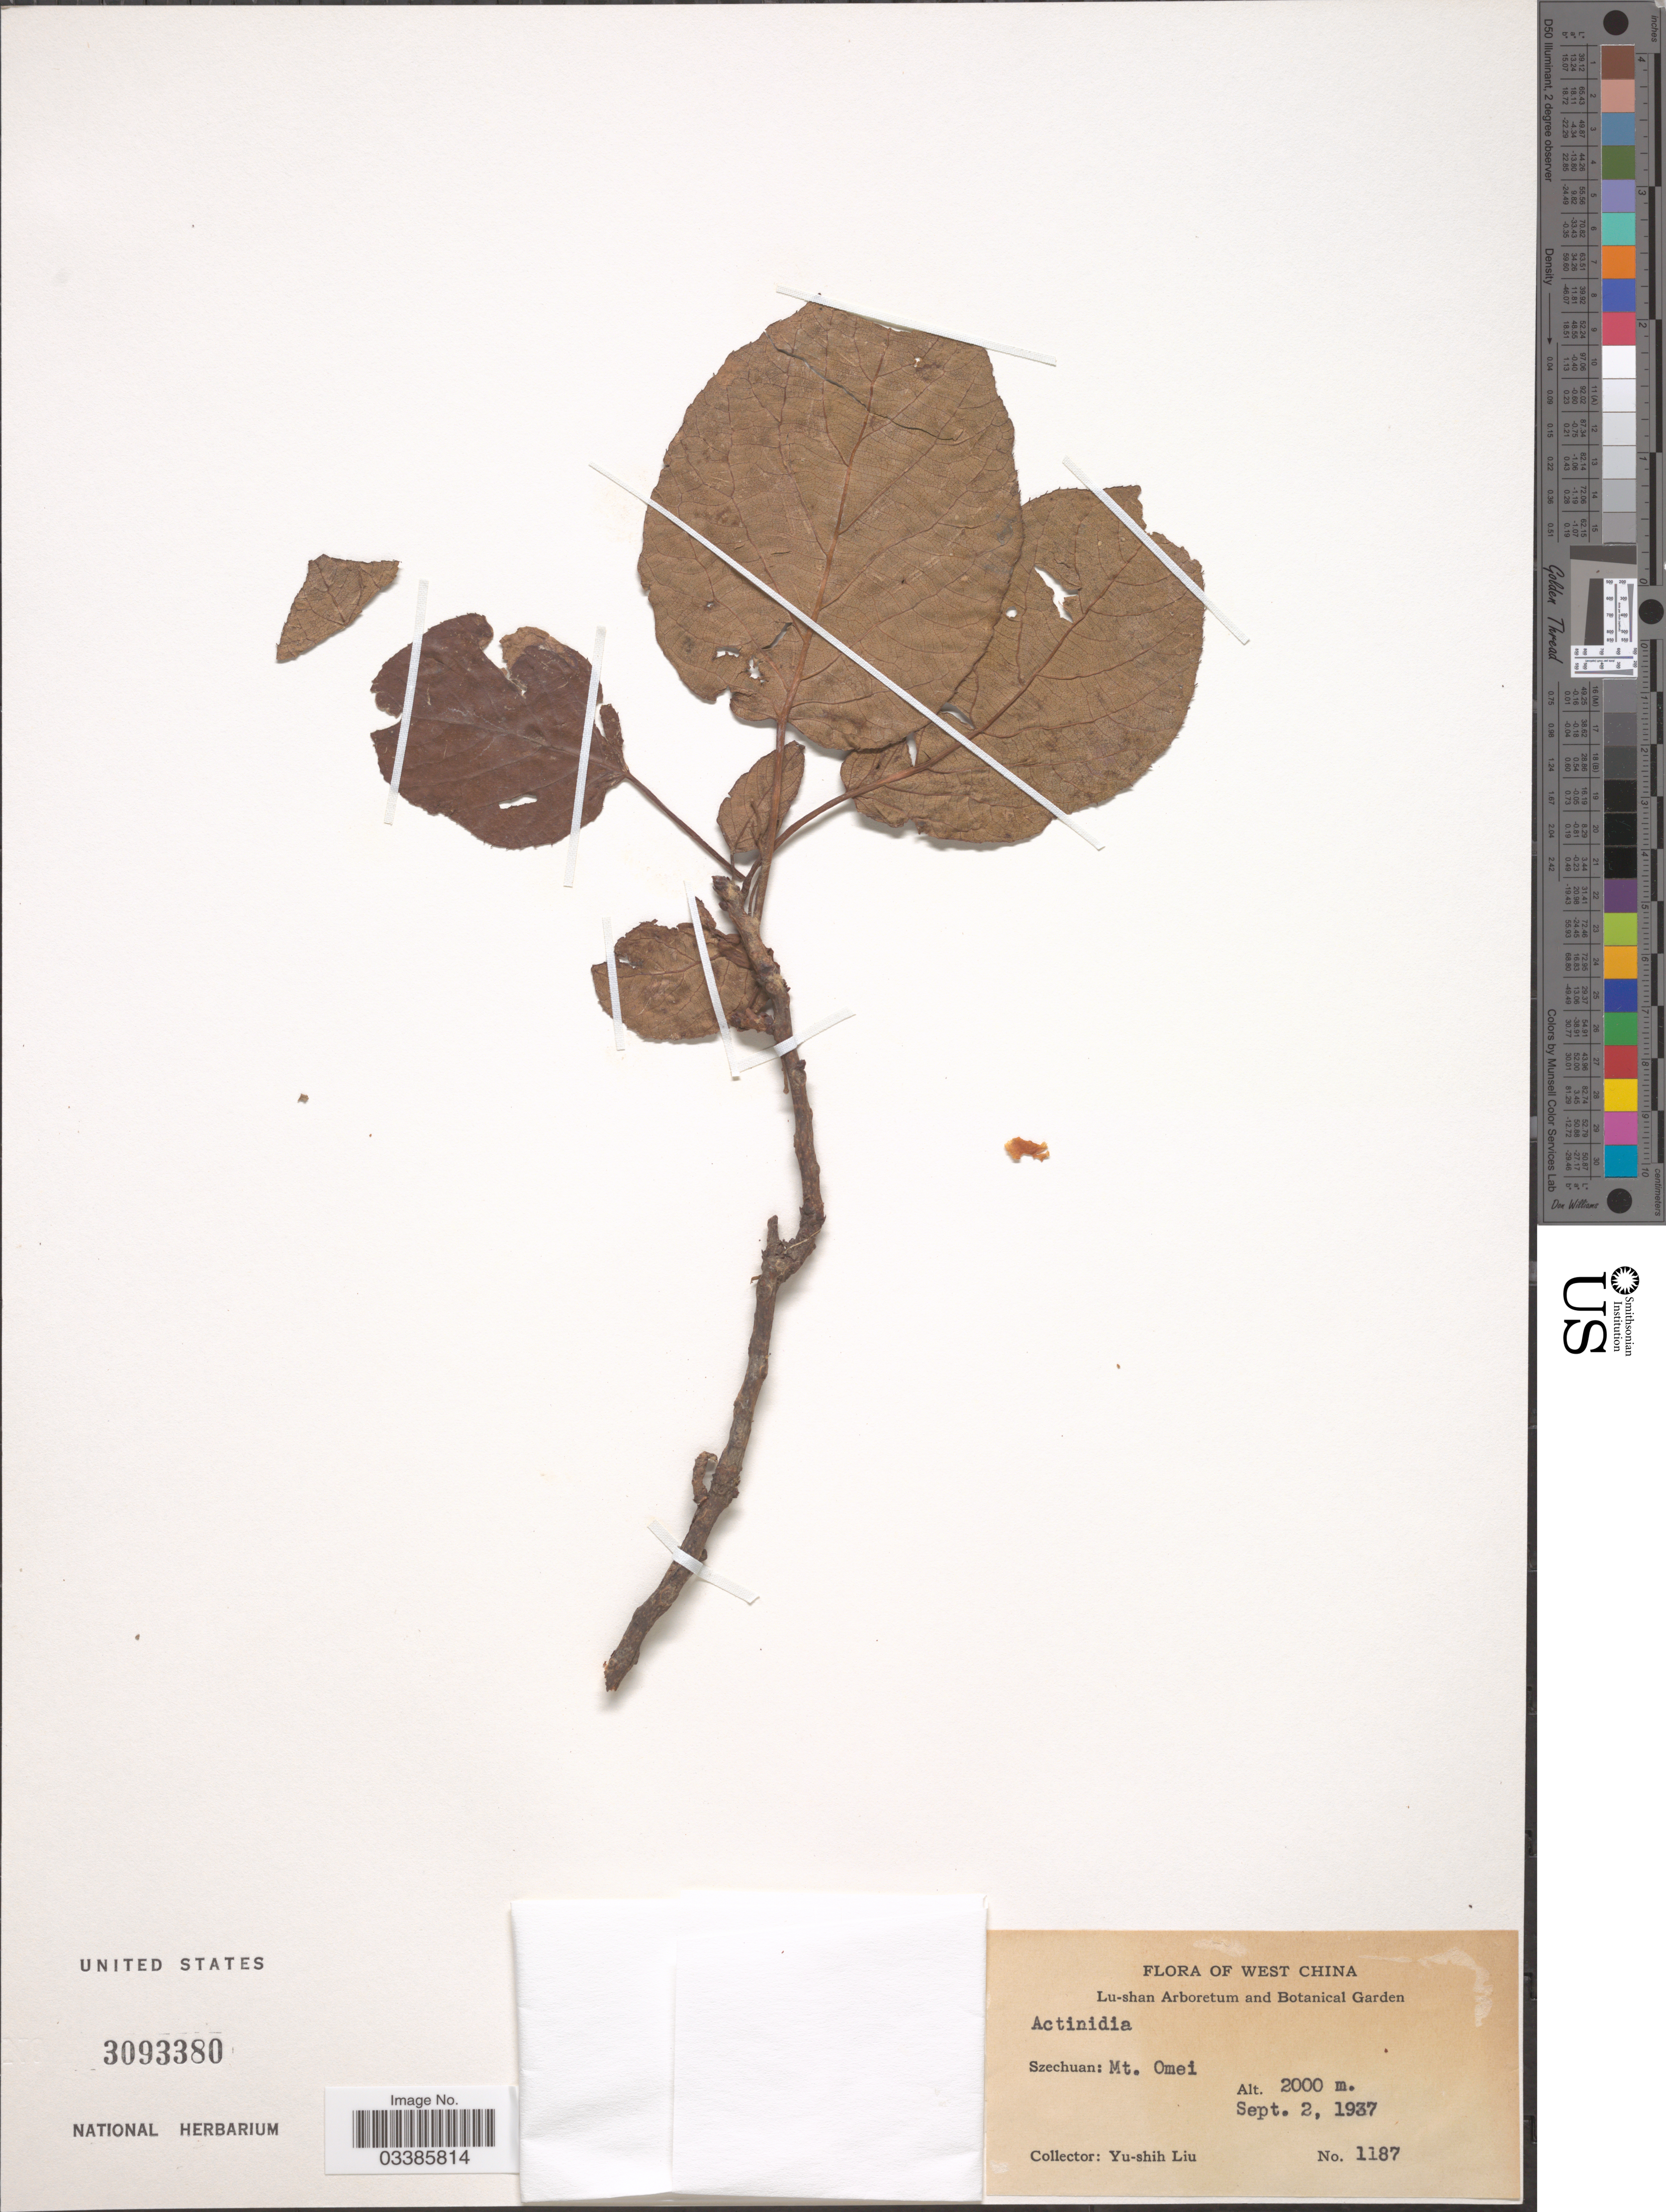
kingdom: Plantae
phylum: Tracheophyta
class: Magnoliopsida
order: Ericales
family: Actinidiaceae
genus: Actinidia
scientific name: Actinidia lanceolata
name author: Dunn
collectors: Y.-S. Liu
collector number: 1187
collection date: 1937-09-02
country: China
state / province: Sichuan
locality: West China. Szechuan: Mt. Omei.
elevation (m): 2000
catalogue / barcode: US 3093380